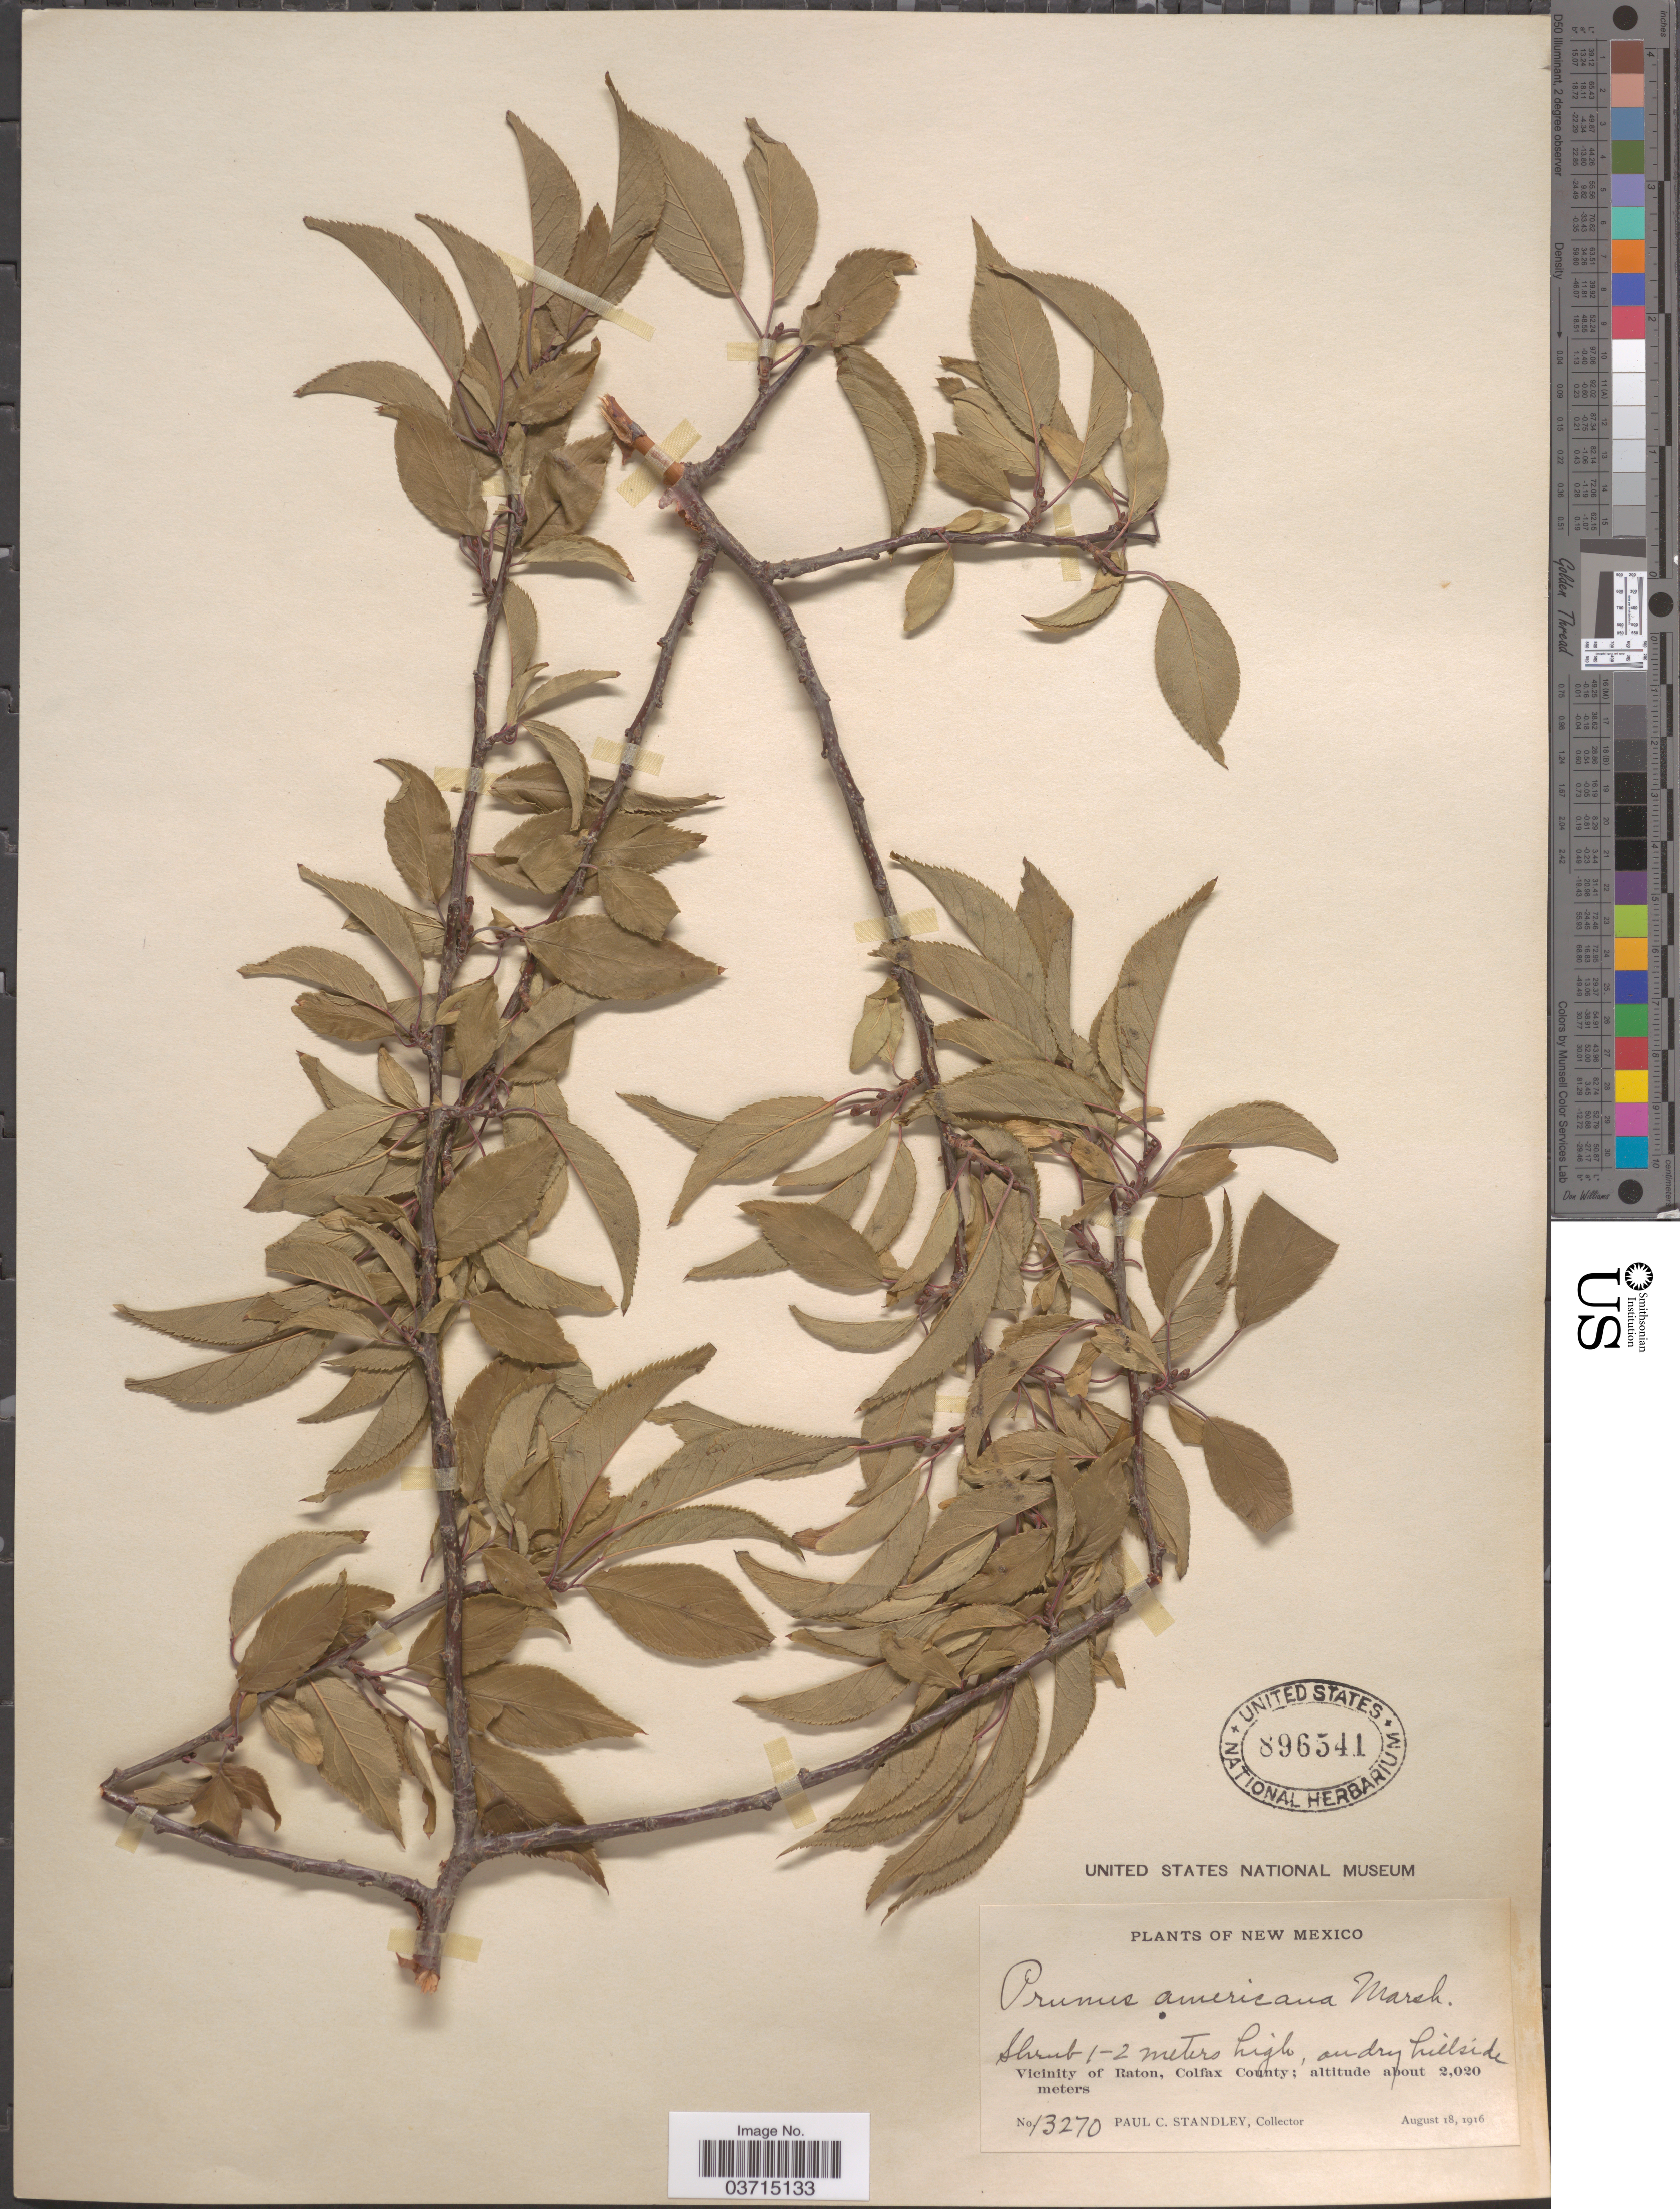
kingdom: Plantae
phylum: Tracheophyta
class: Magnoliopsida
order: Rosales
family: Rosaceae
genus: Prunus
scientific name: Prunus americana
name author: Marshall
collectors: P. C. Standley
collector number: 13270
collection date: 1916-08-18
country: United States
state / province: New Mexico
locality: Vicinity of Raton, Colfax County.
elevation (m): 2020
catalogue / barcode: US 896541